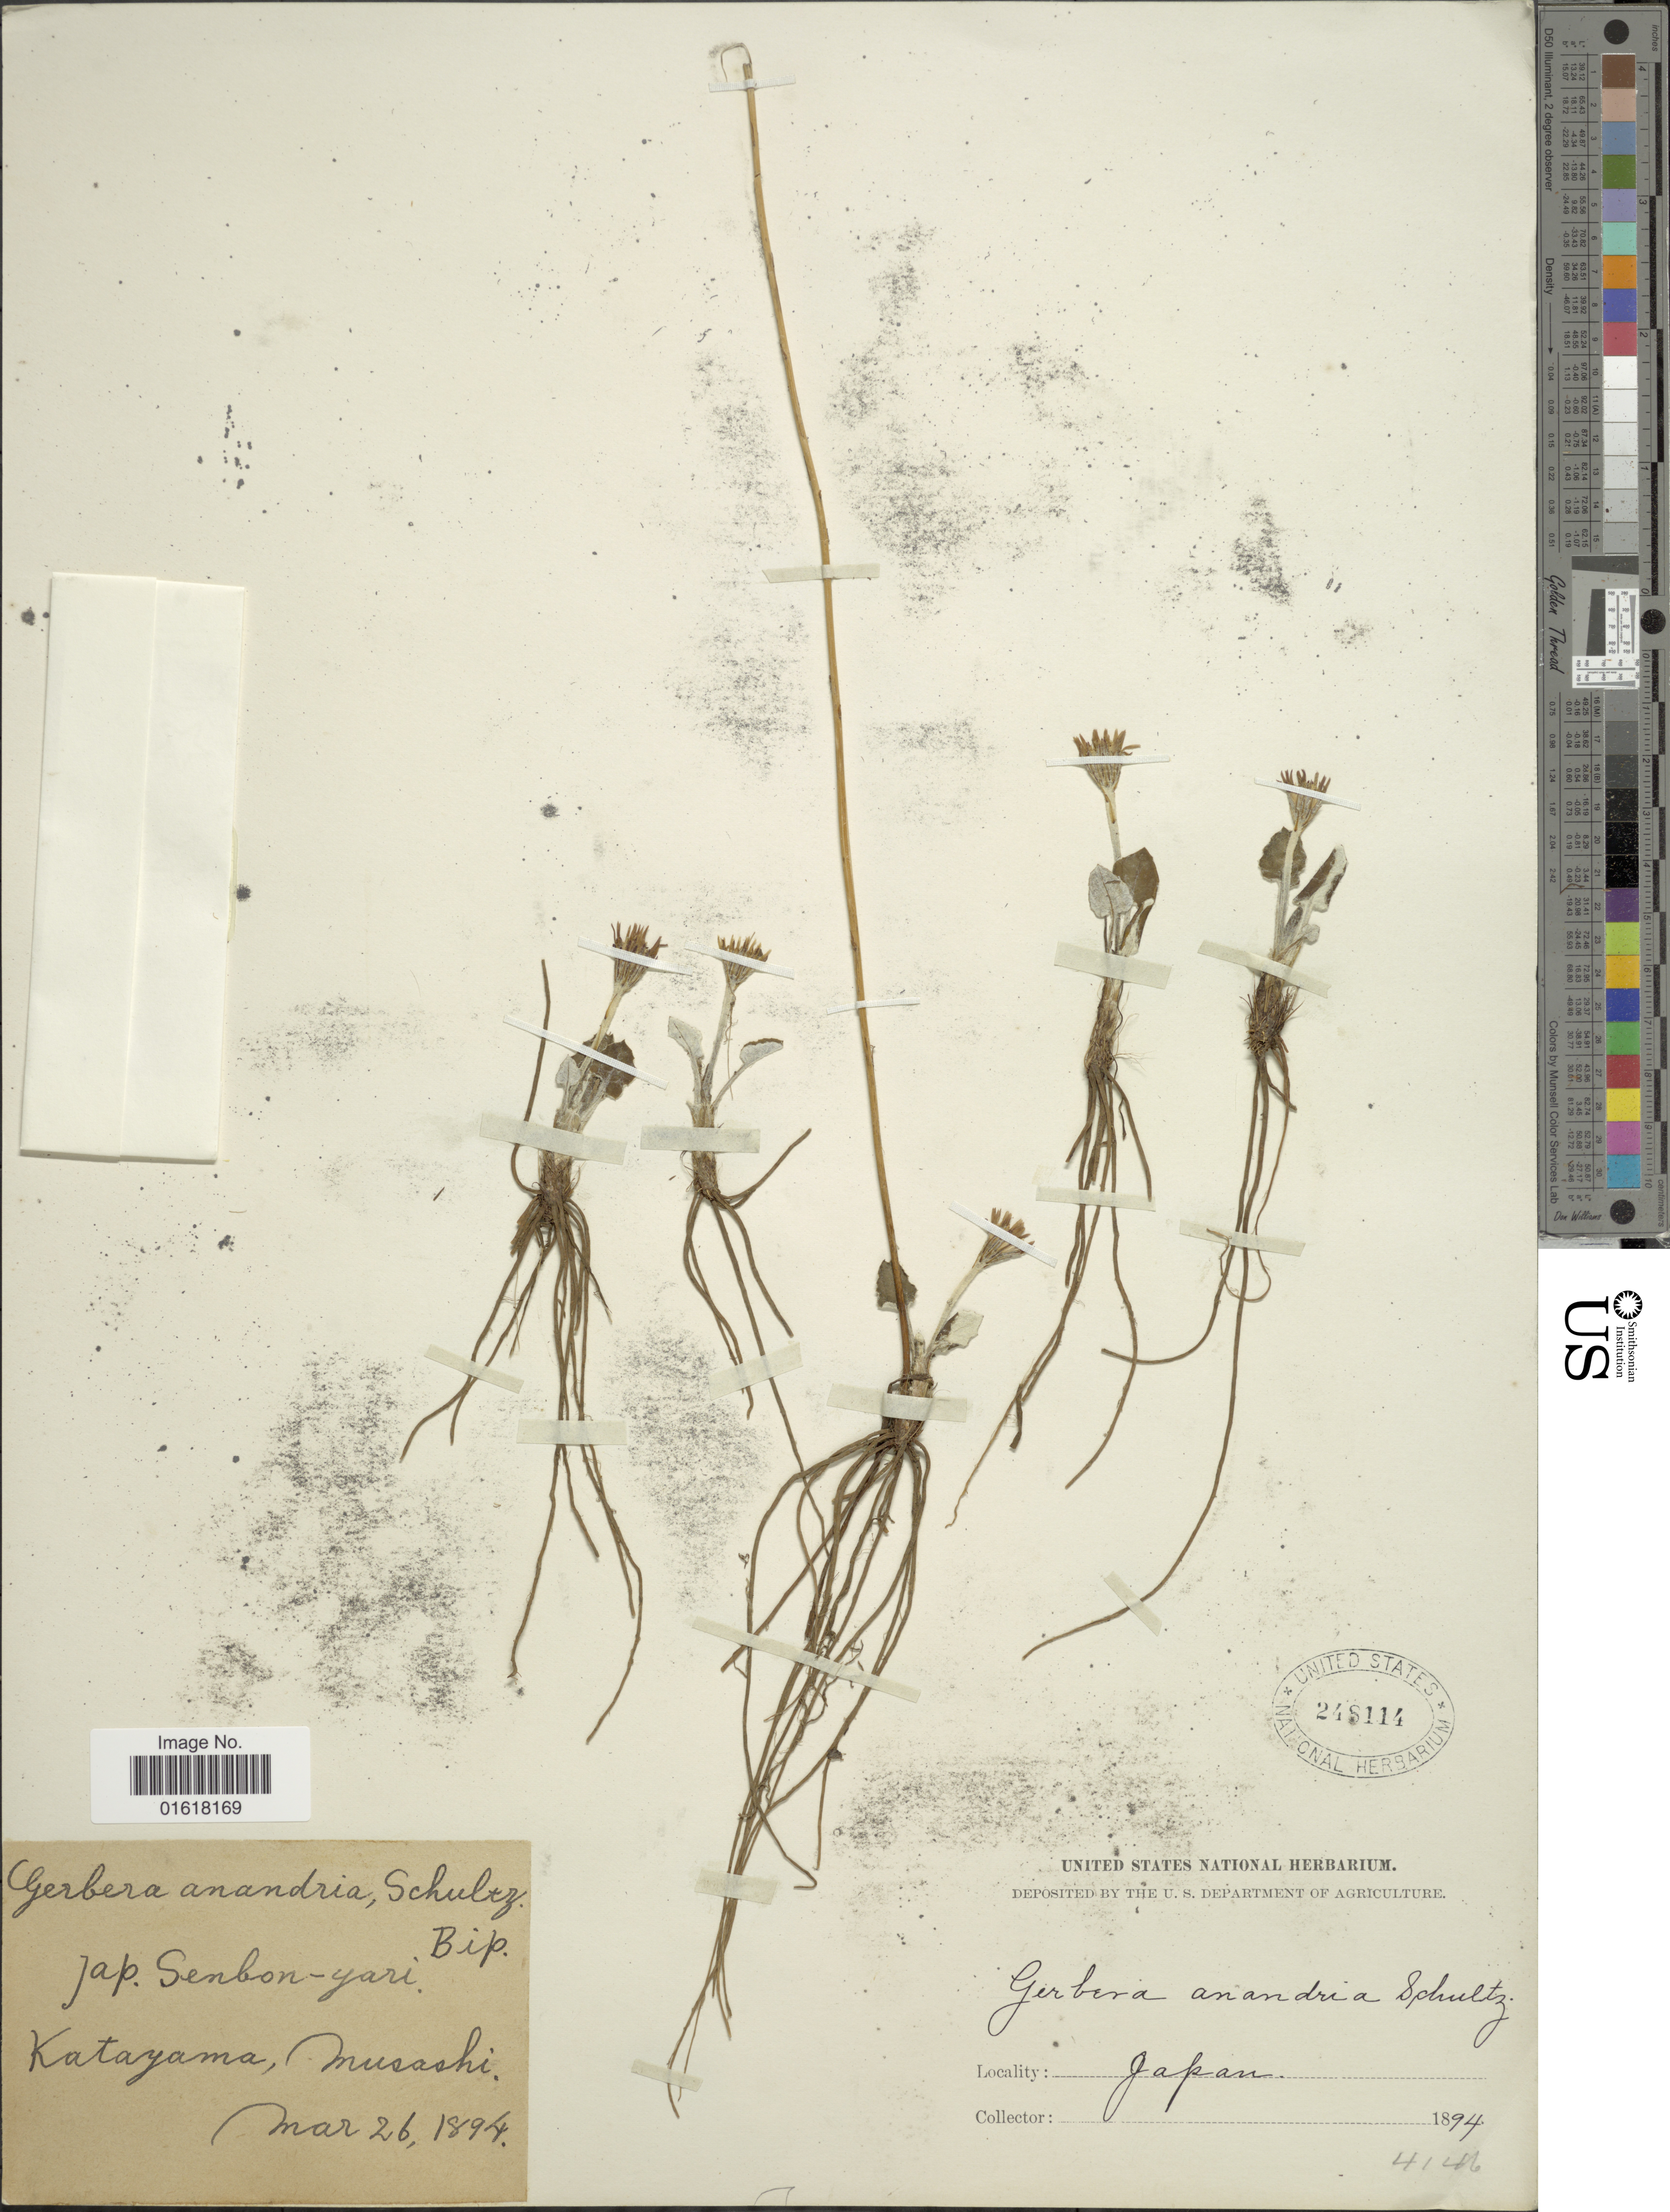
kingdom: Plantae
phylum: Tracheophyta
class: Magnoliopsida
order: Asterales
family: Asteraceae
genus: Leibnitzia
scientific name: Leibnitzia anandria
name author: (L.) Nakai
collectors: U.S. National Herbarium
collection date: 1894-03-26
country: Japan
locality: Katayama, Musashi.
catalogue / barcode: US 248114